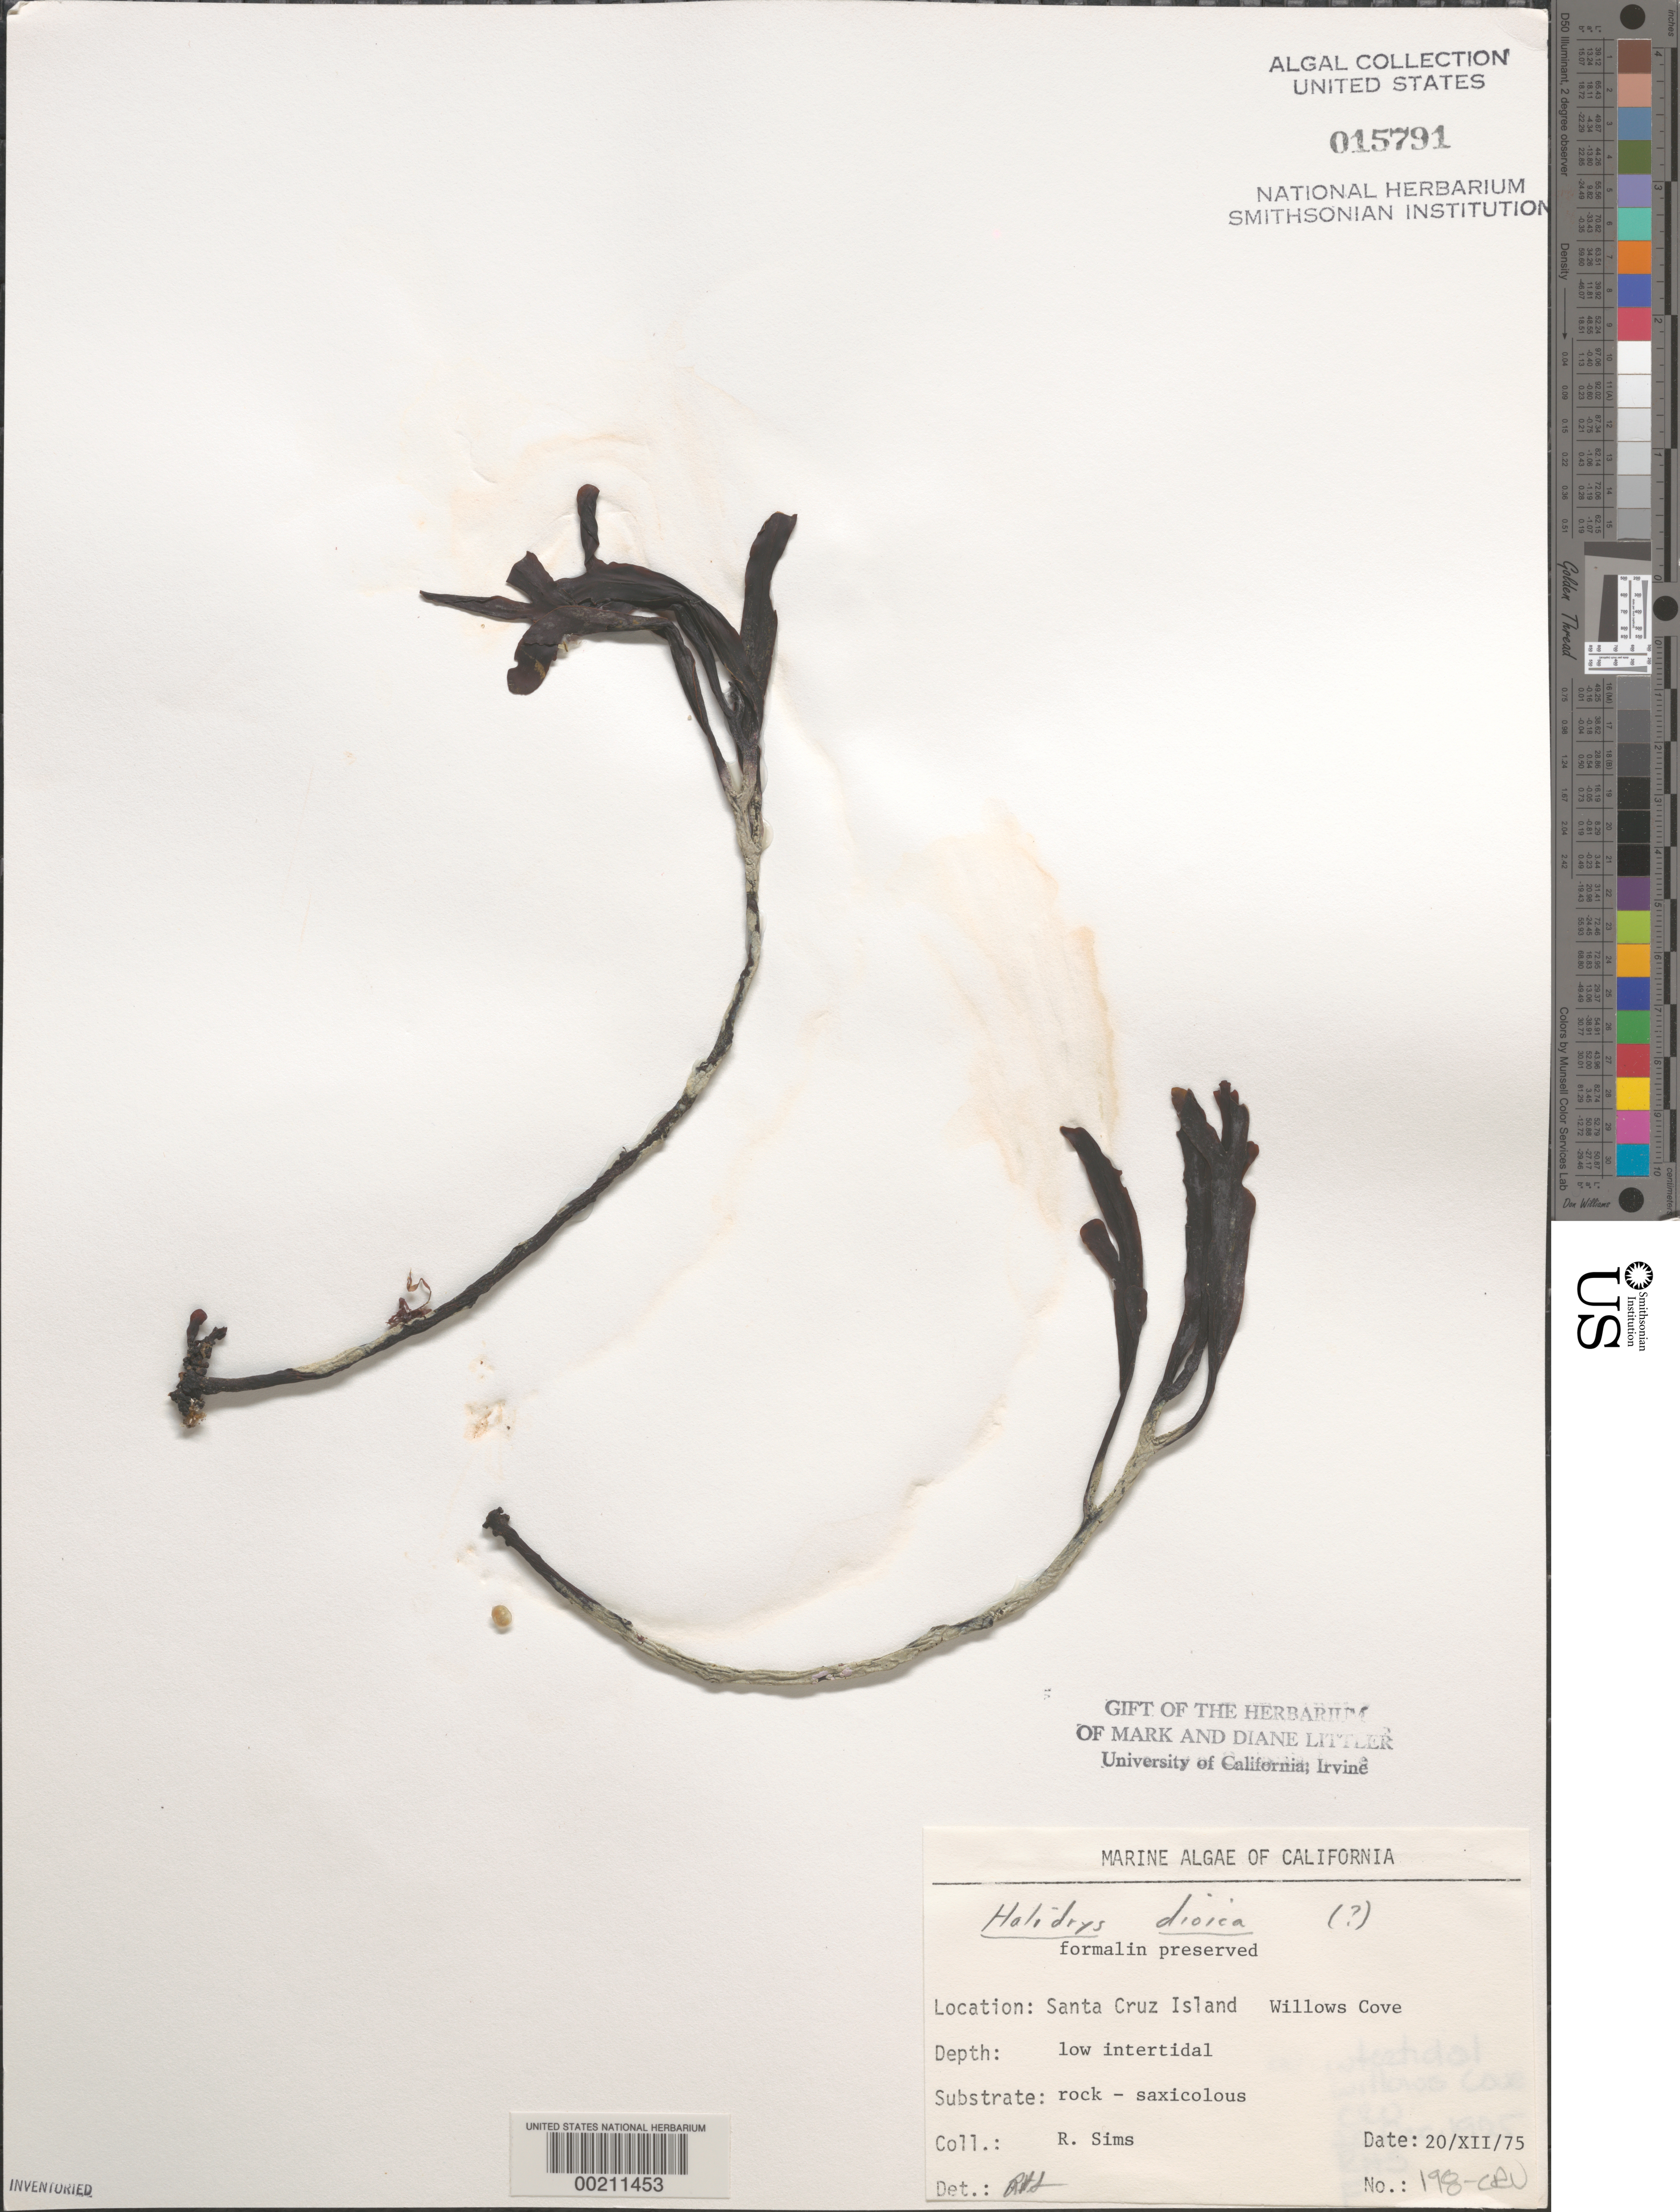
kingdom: Chromista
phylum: Ochrophyta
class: Phaeophyceae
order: Fucales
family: Sargassaceae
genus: Halidrys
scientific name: Halidrys dioica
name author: N.L. Gardner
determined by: Sims, Robert H.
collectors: R. H. Sims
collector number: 198-cru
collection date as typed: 20 Dec 1975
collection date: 1975-12-20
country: United States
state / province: California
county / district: Santa Barbara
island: Santa Cruz Island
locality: Willows Cove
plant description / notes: BLM-SOCALBIGHT Rocky Intertidal Survey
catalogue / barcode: US 15791